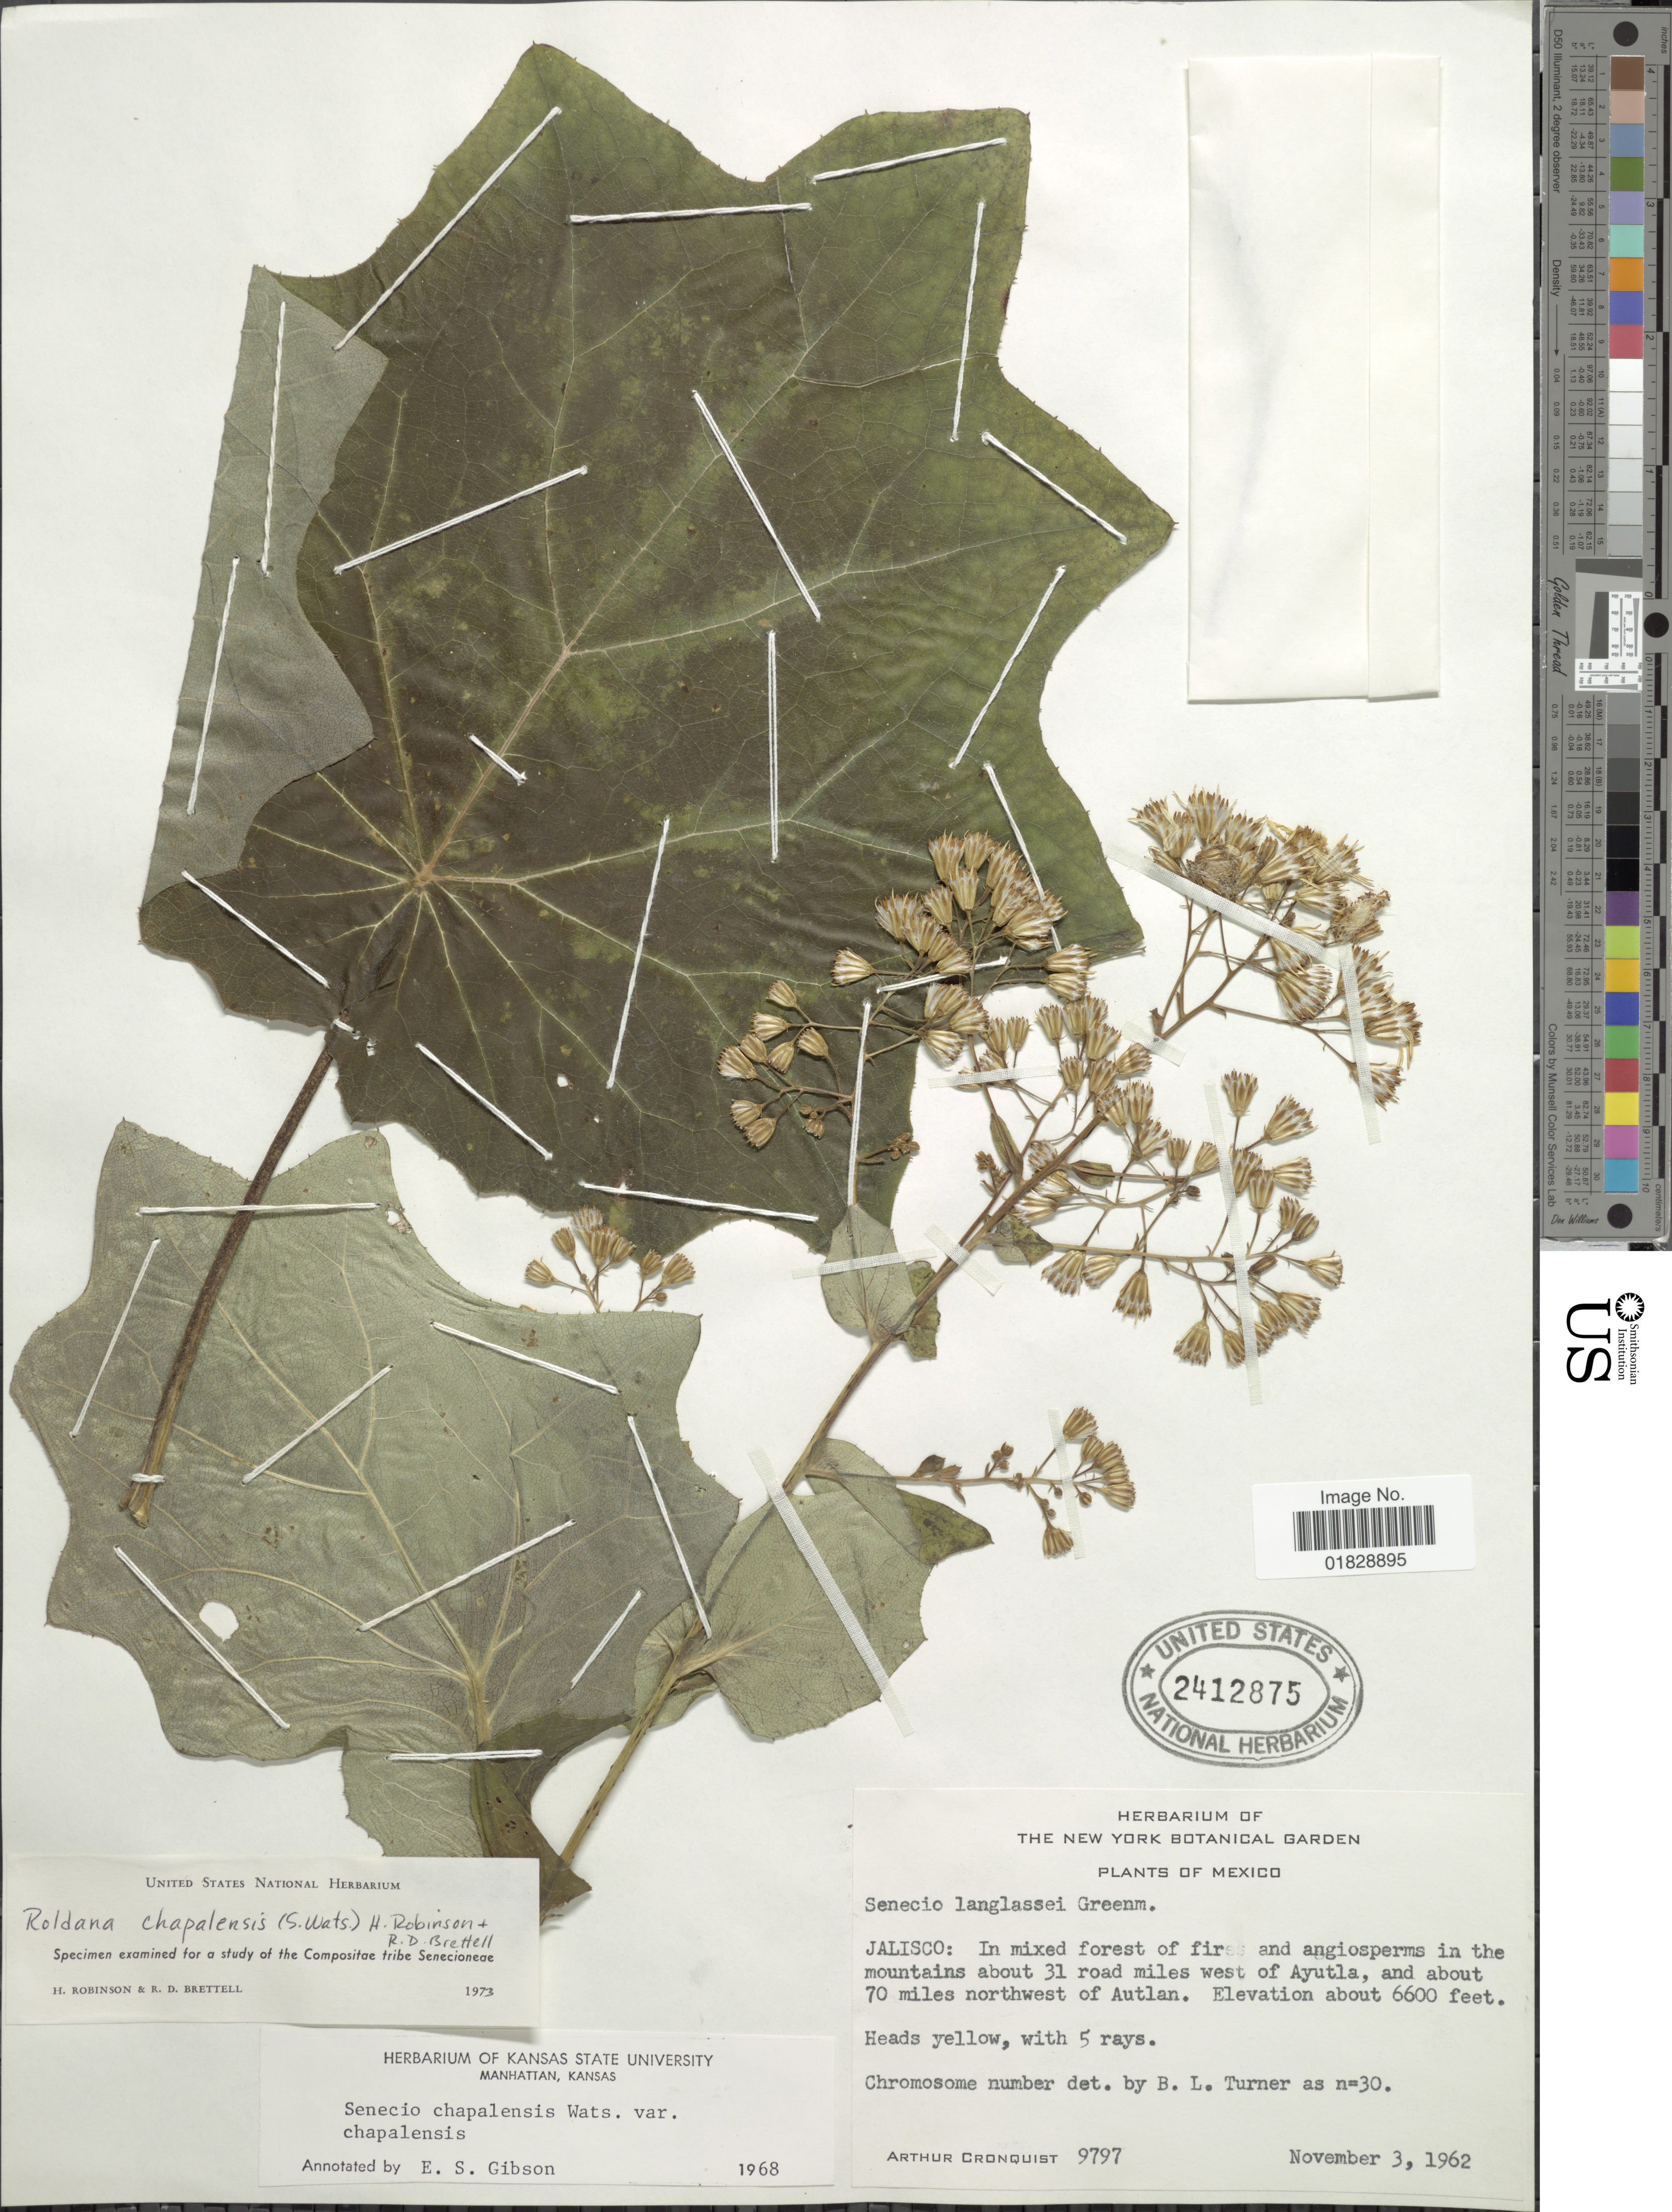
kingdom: Plantae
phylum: Tracheophyta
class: Magnoliopsida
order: Asterales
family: Asteraceae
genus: Roldana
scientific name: Roldana chapalensis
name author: (S. Watson) H. Rob. & Brettell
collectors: A. J. Cronquist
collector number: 9797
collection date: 1962-11-03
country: Mexico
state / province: Jalisco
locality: Jalisco: In mixed forest of firs and angiosperms in the mountains about 31 road miles of Ayutla, and about 70 miles northwest of Autlan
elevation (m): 2012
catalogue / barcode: US 2412875